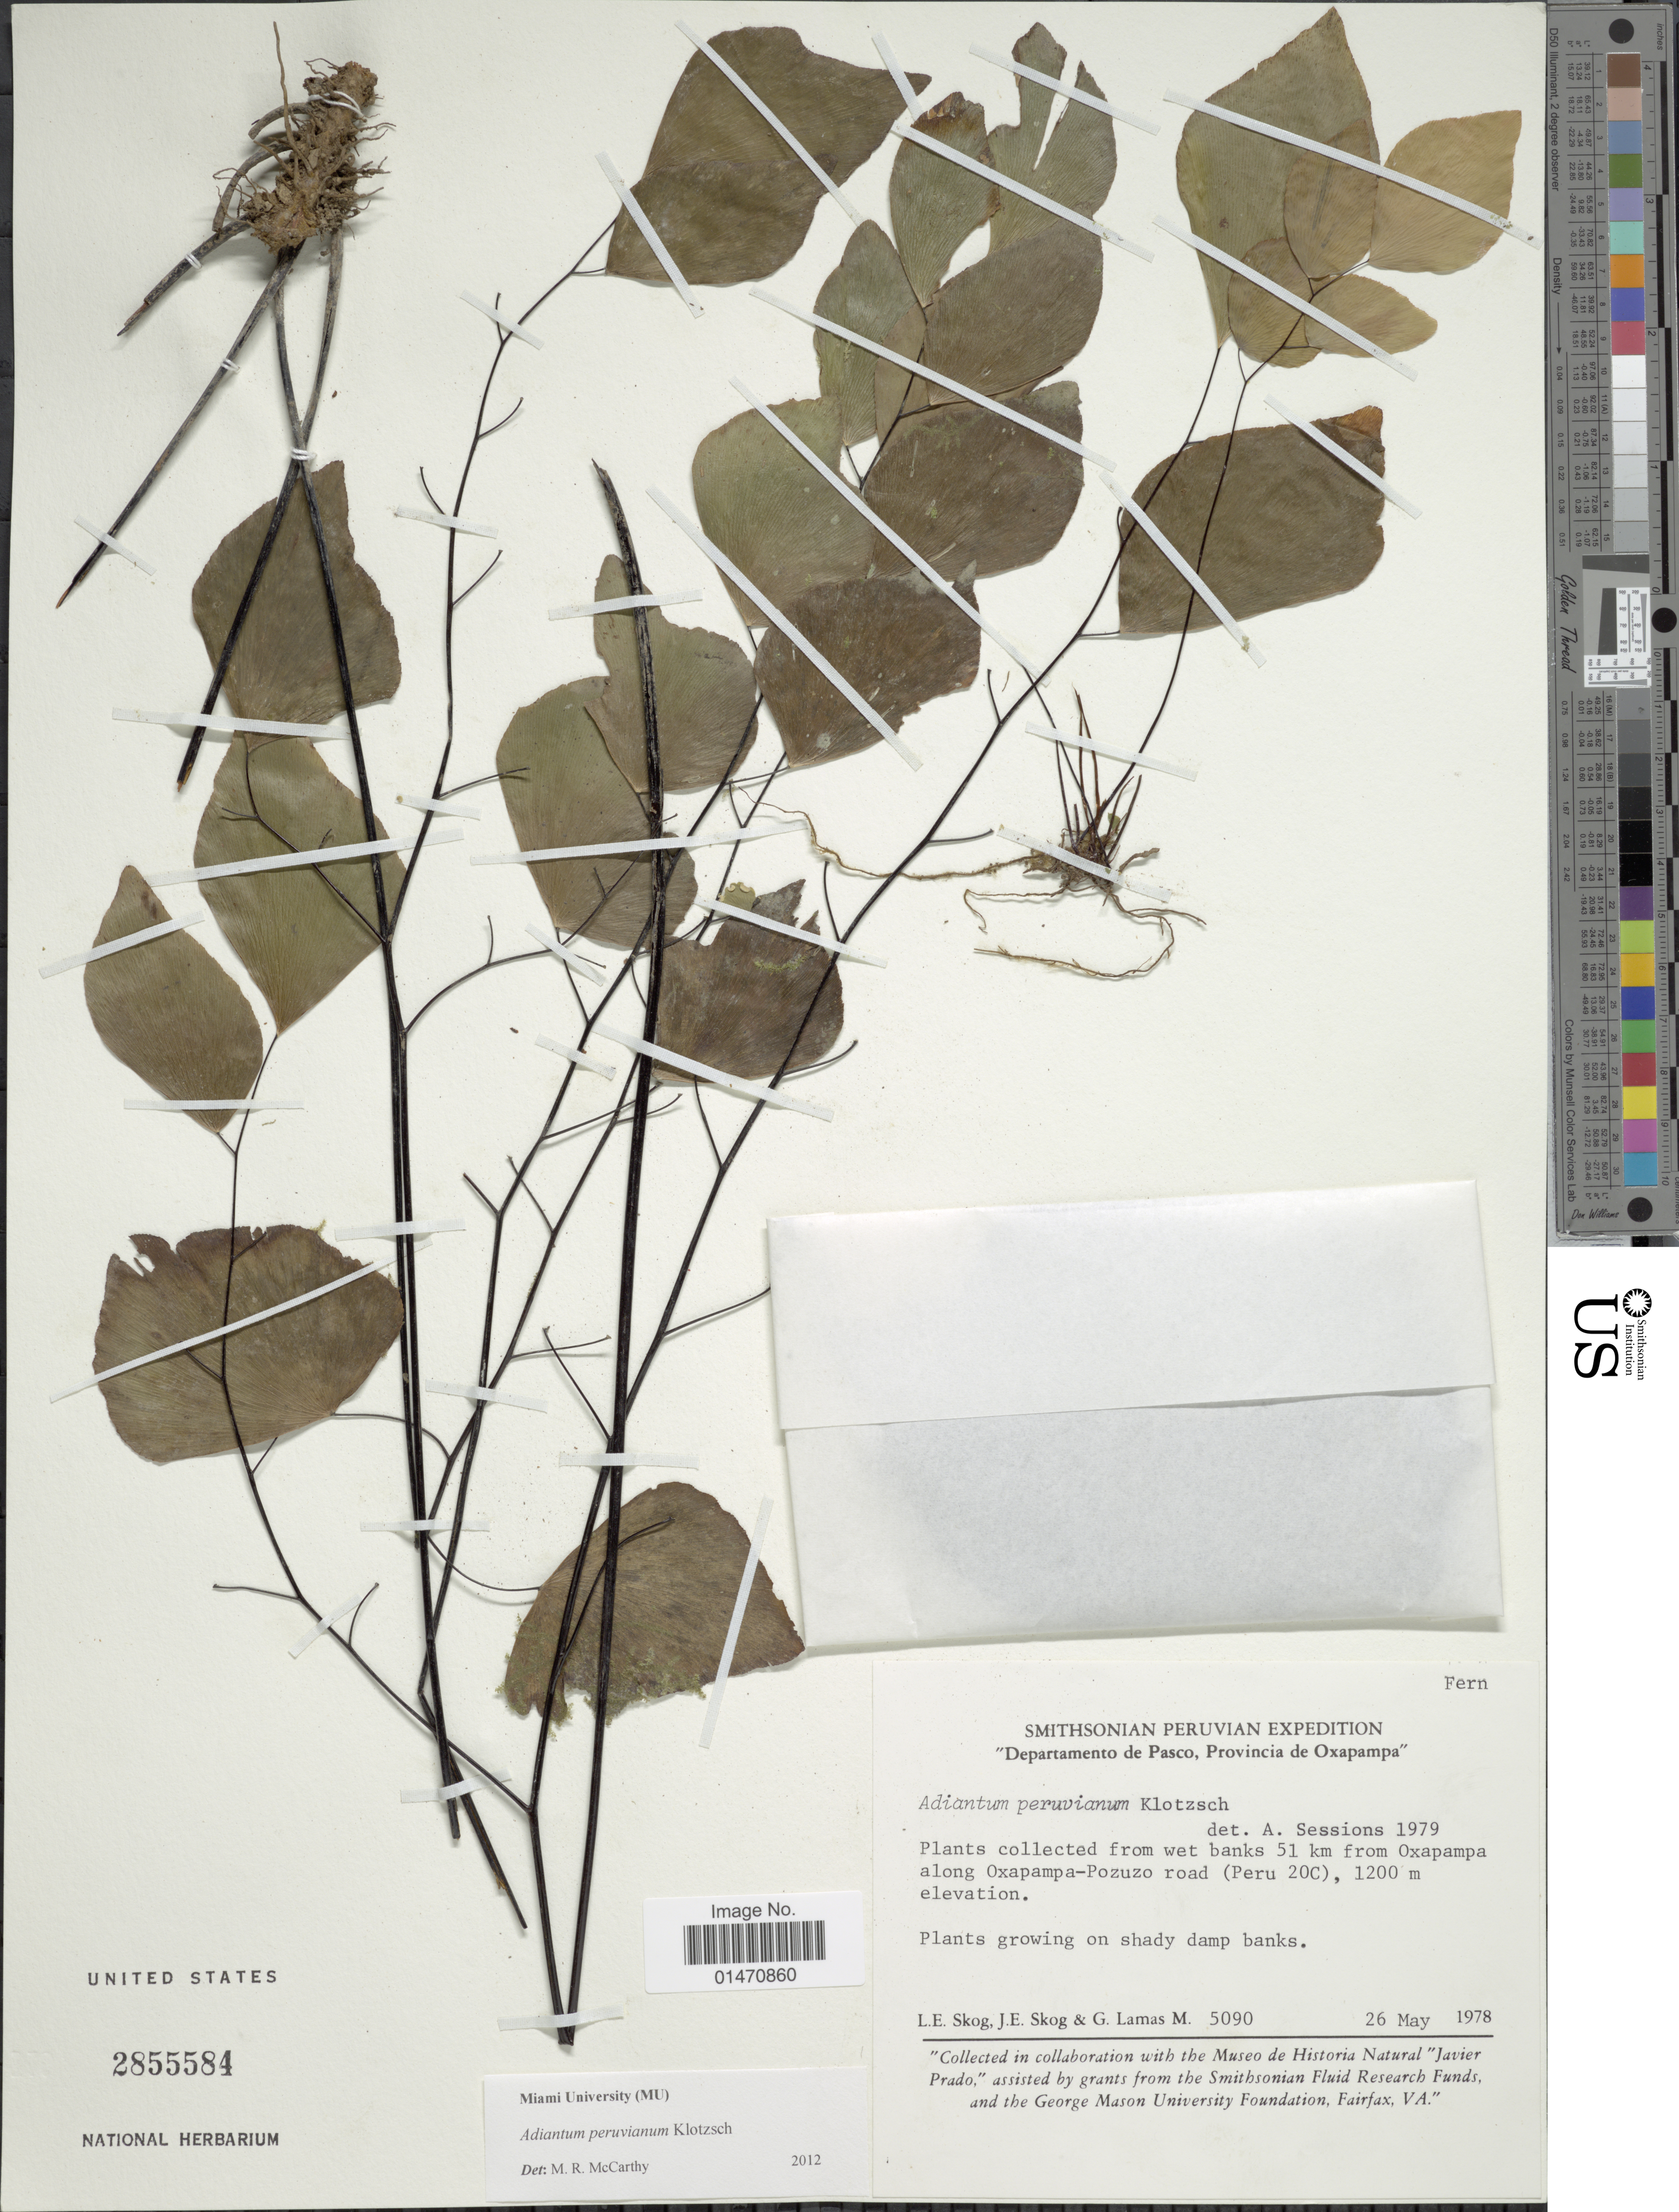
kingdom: Plantae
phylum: Tracheophyta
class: Polypodiopsida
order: Polypodiales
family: Pteridaceae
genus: Adiantum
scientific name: Adiantum peruvianum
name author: Klotzsch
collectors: L. E. Skog, J. E. Skog & G. Lamas M.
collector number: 5090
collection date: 1978-05-26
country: Peru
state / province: Pasco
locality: Departamento de Pasco, Provincia de Oxapampa, wet banks 51 km from Oxapampa along Oxapampa-Pozuzo road(Peru 20C)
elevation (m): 1200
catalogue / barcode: US 2855584